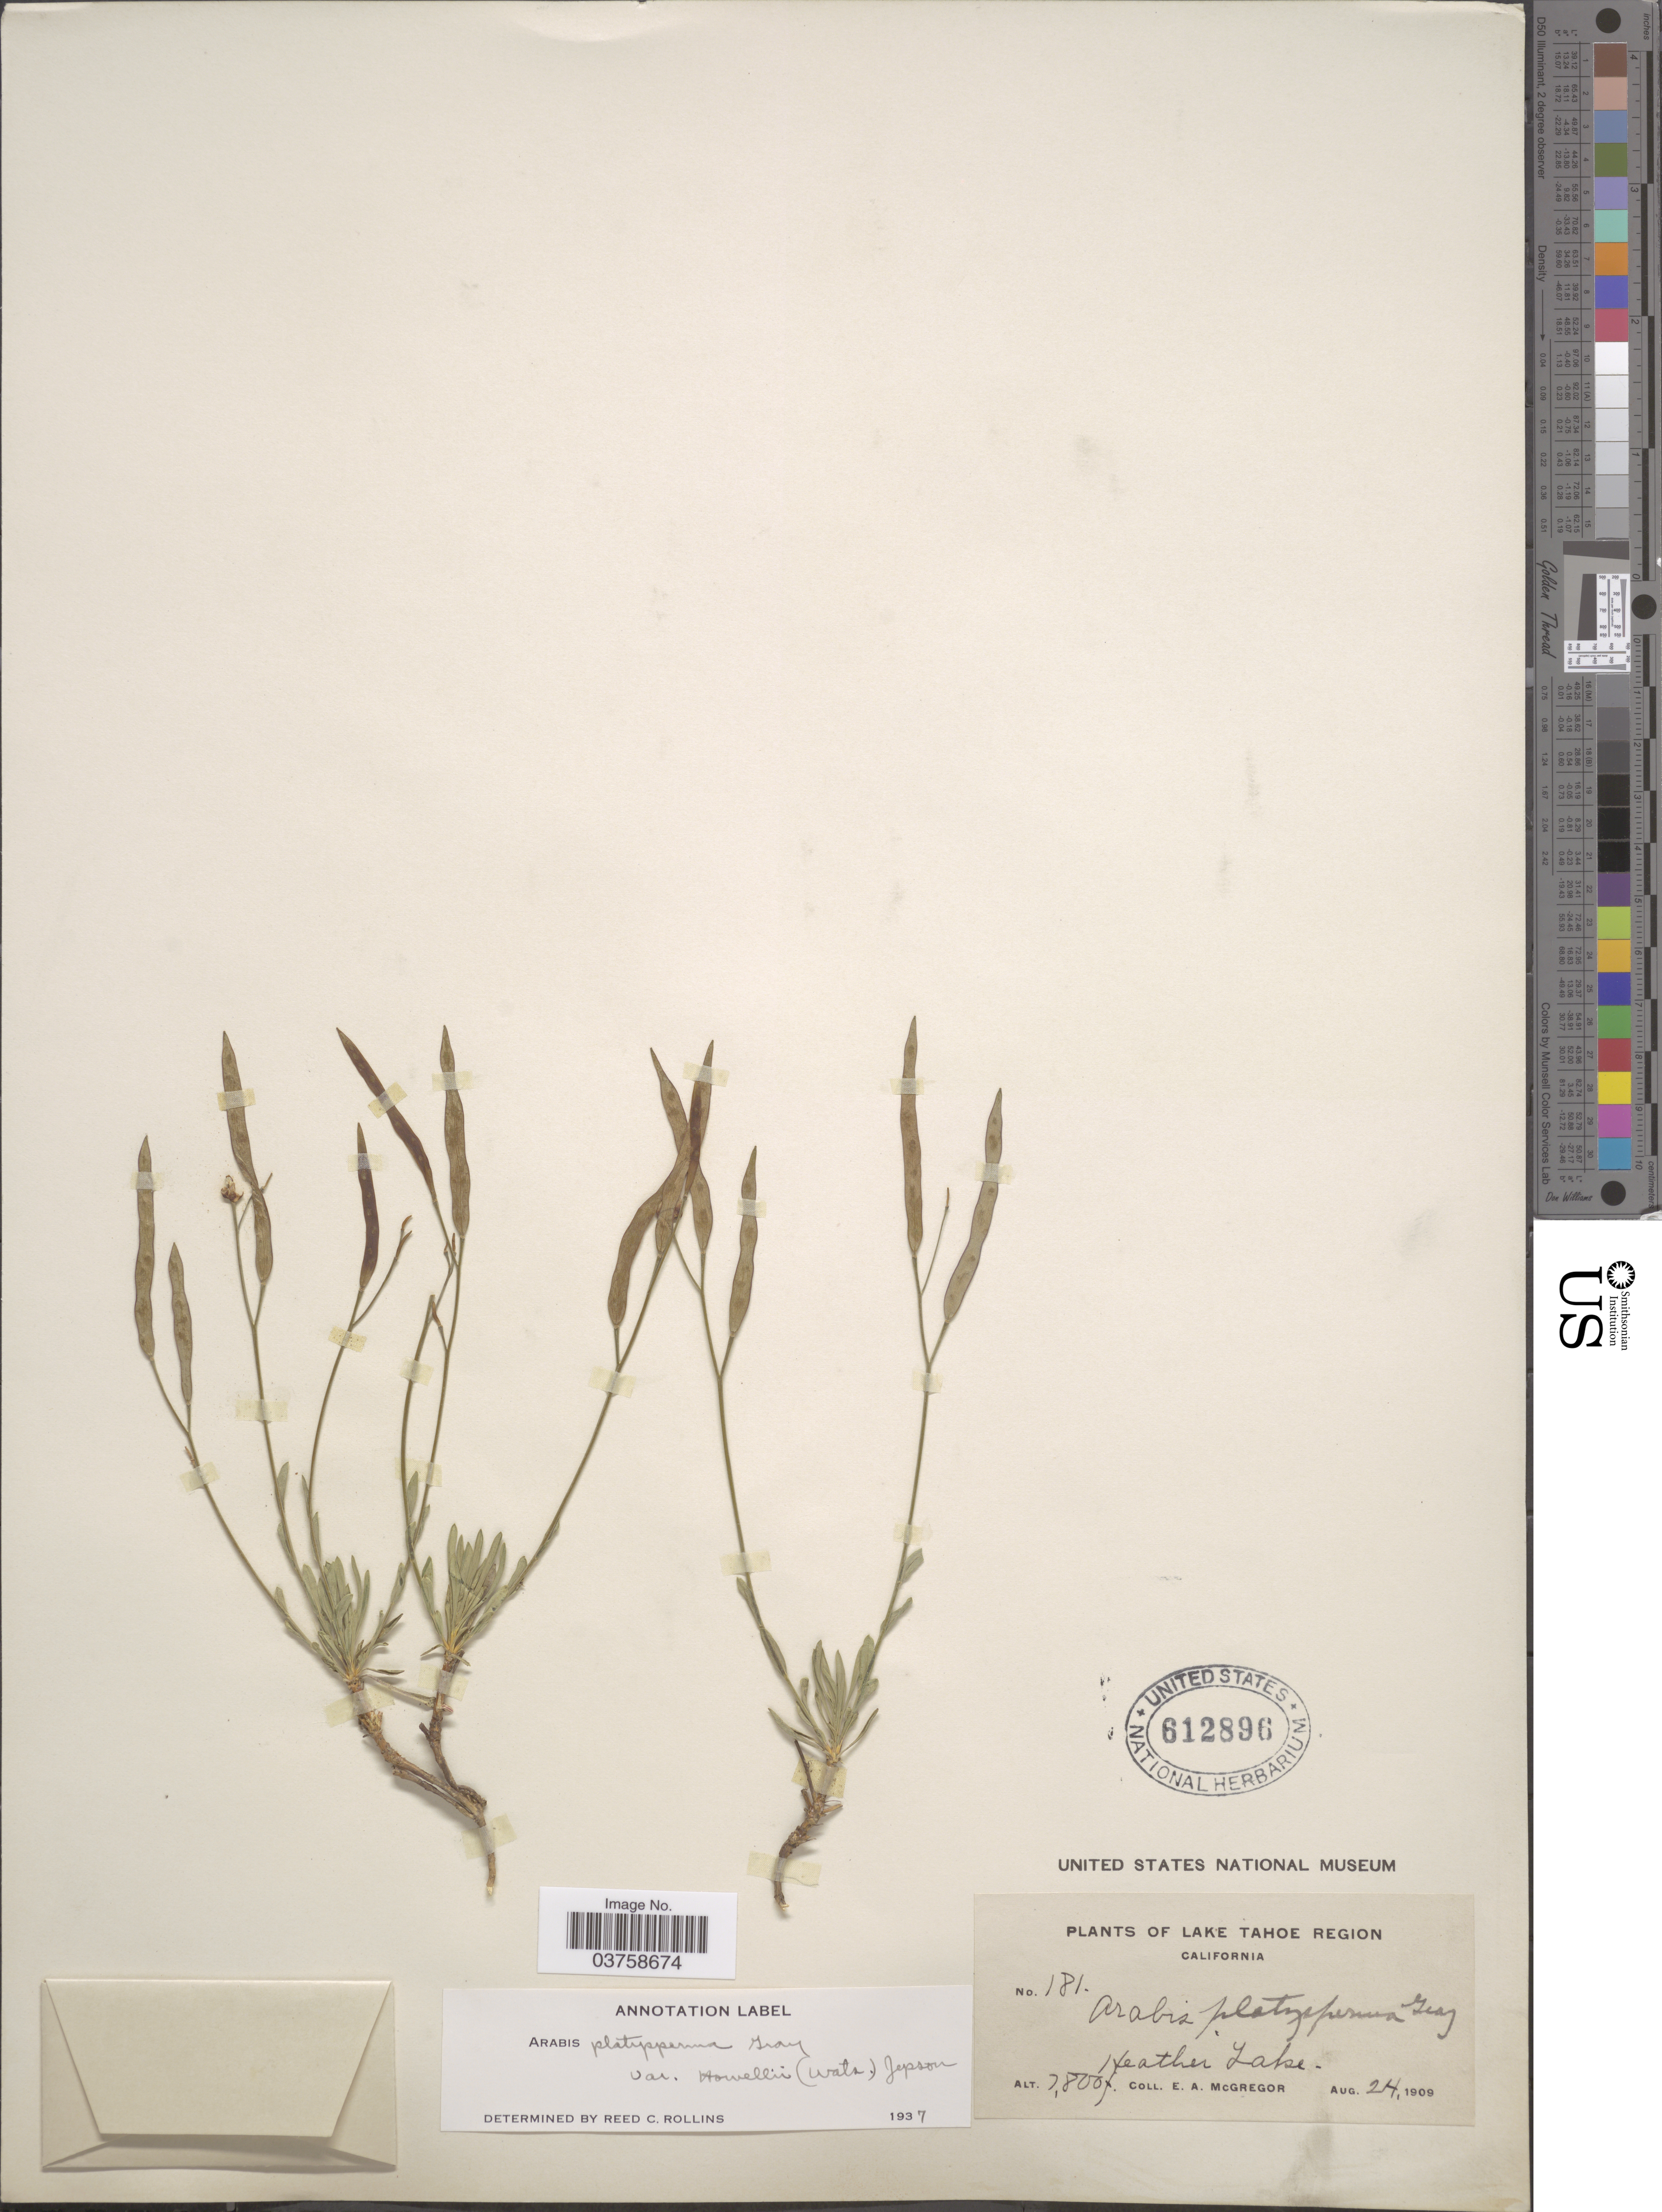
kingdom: Plantae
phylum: Tracheophyta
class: Magnoliopsida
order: Brassicales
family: Brassicaceae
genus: Arabis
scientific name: Arabis platysperma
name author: A. Gray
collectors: E. A. McGregor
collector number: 181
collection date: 1909-08-24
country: United States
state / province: California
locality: Lake Tahoe Region. Heather Lake.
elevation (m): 2377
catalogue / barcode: US 612896